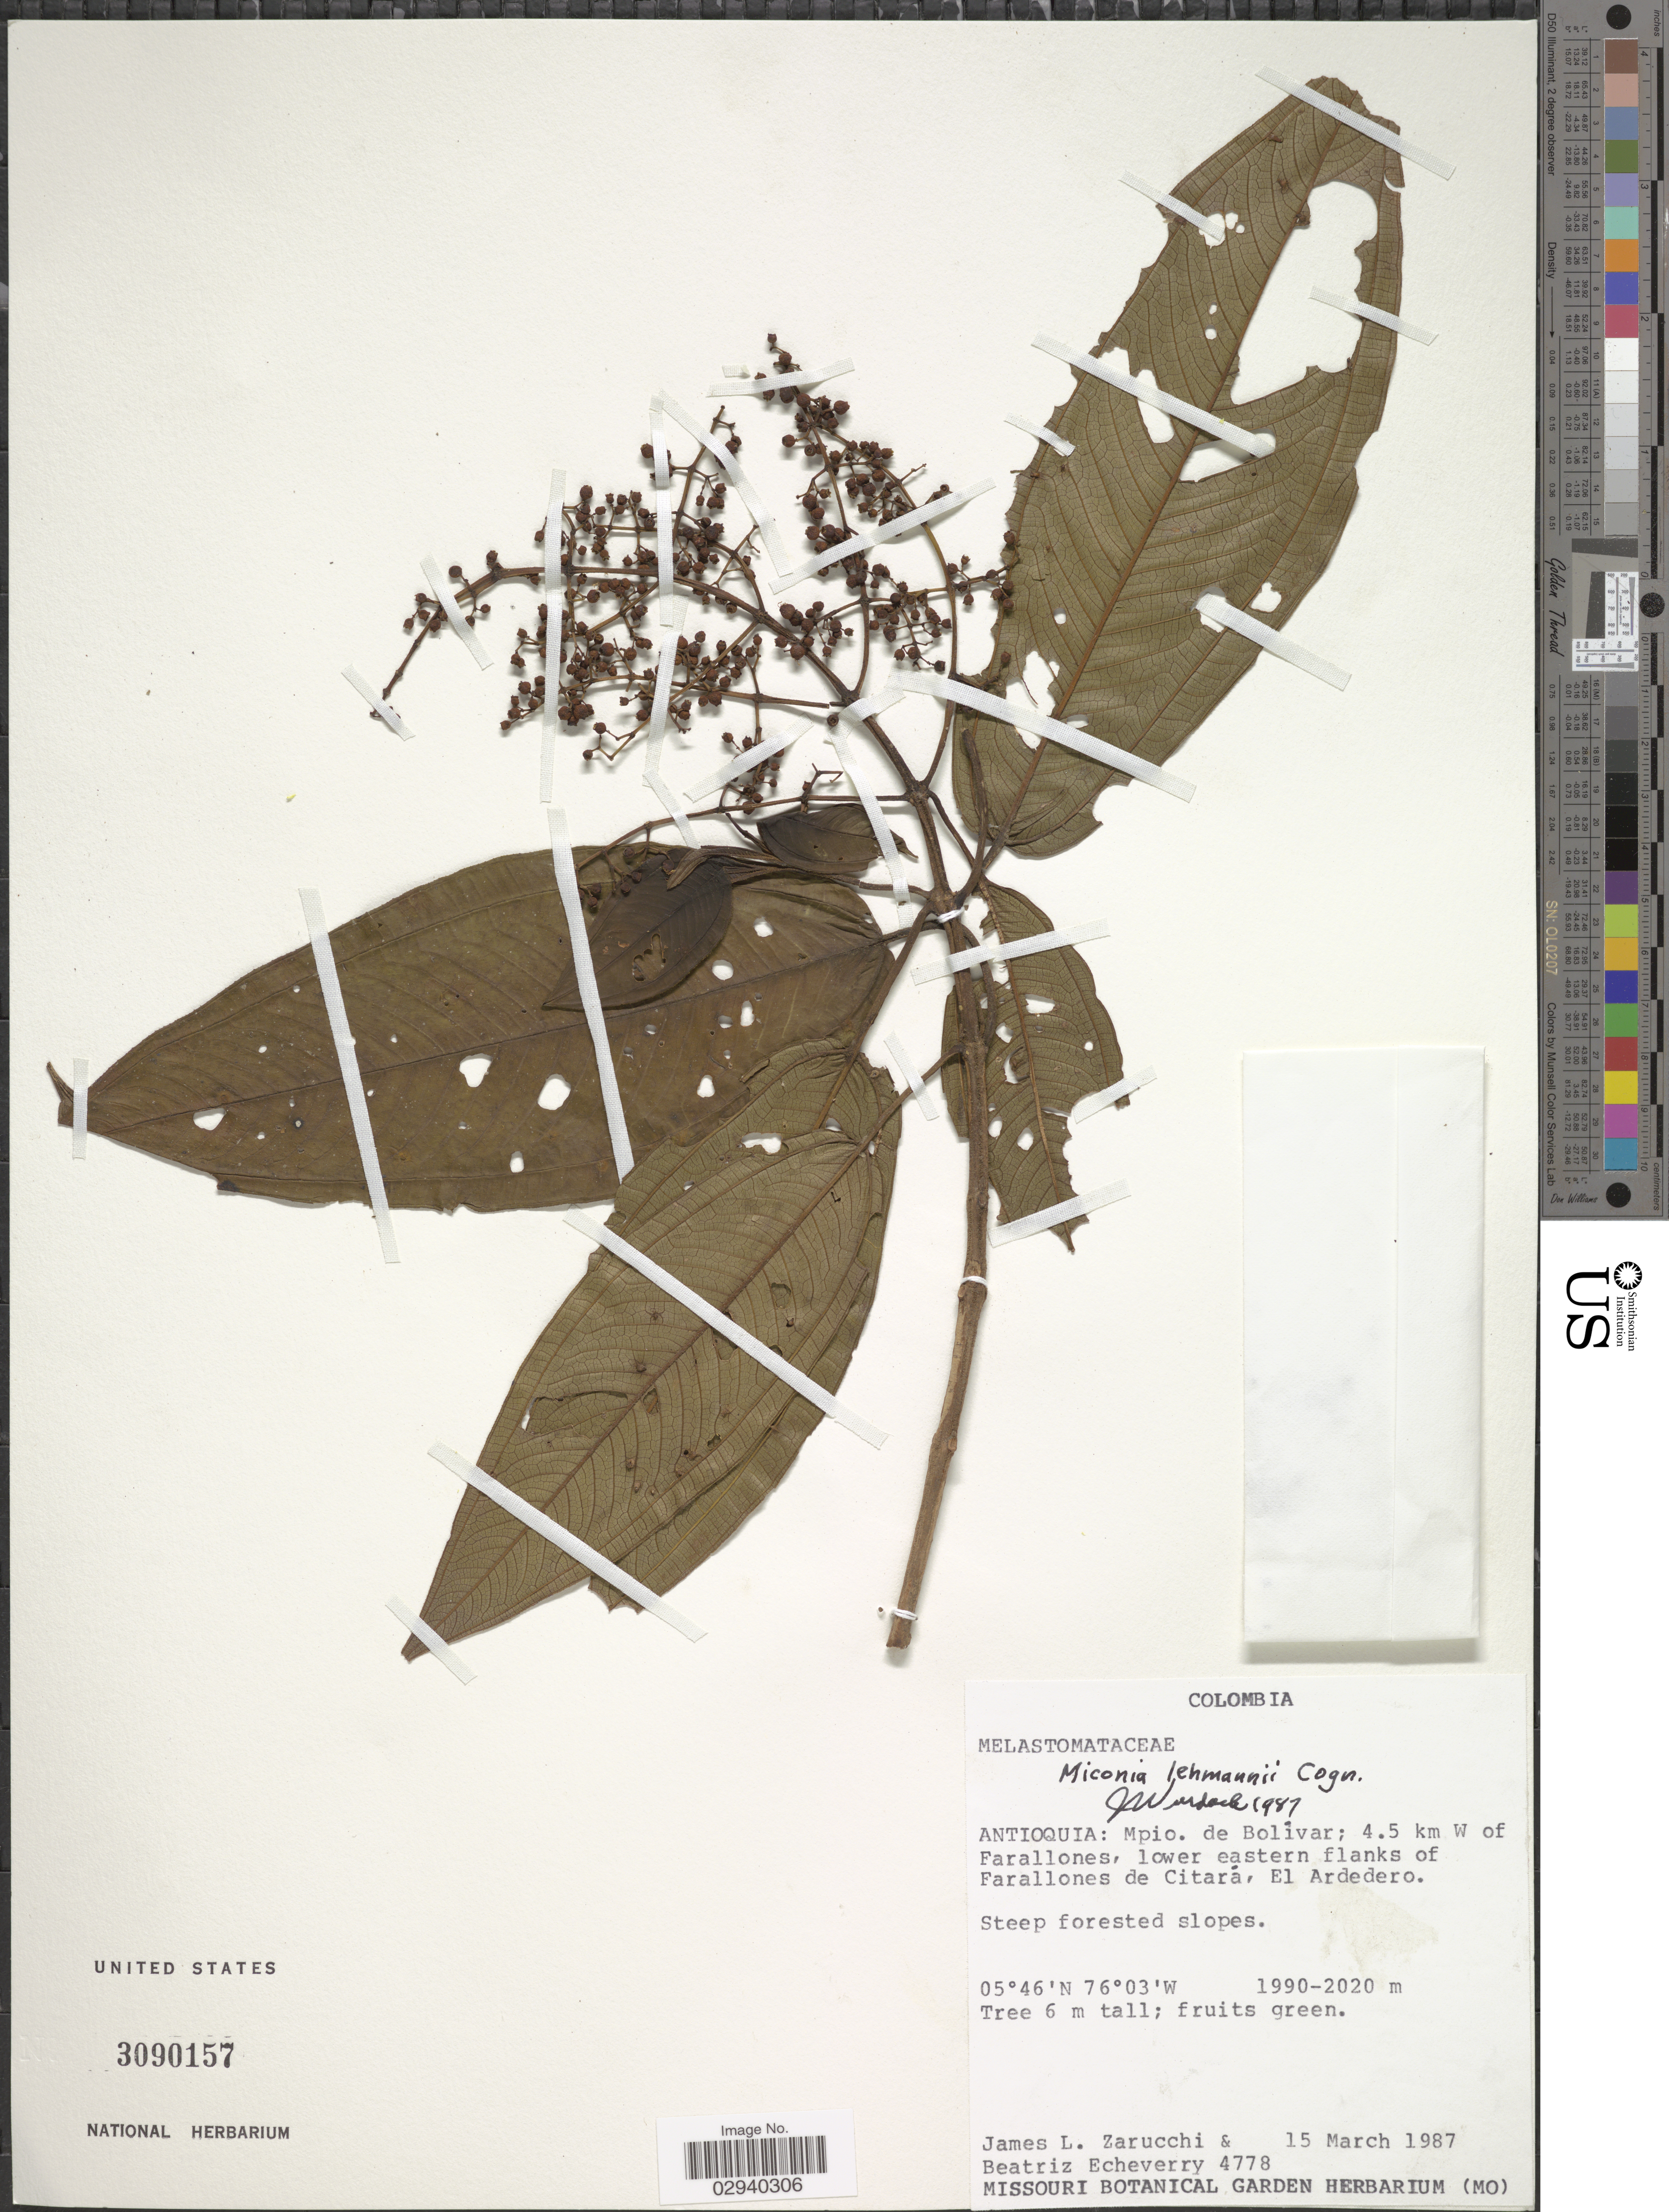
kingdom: Plantae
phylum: Tracheophyta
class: Magnoliopsida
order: Myrtales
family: Melastomataceae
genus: Miconia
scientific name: Miconia lehmannii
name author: Cogn.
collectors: J. L. Zarucchi & B. Echeverry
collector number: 4778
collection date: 1987-03-15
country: Colombia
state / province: Antioquia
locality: Mpio. de Bolívar; 4.5 km W of Farallones, lower eastern flanks of Farallones de Citará, El Ardedero.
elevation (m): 1990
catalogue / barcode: US 3090157